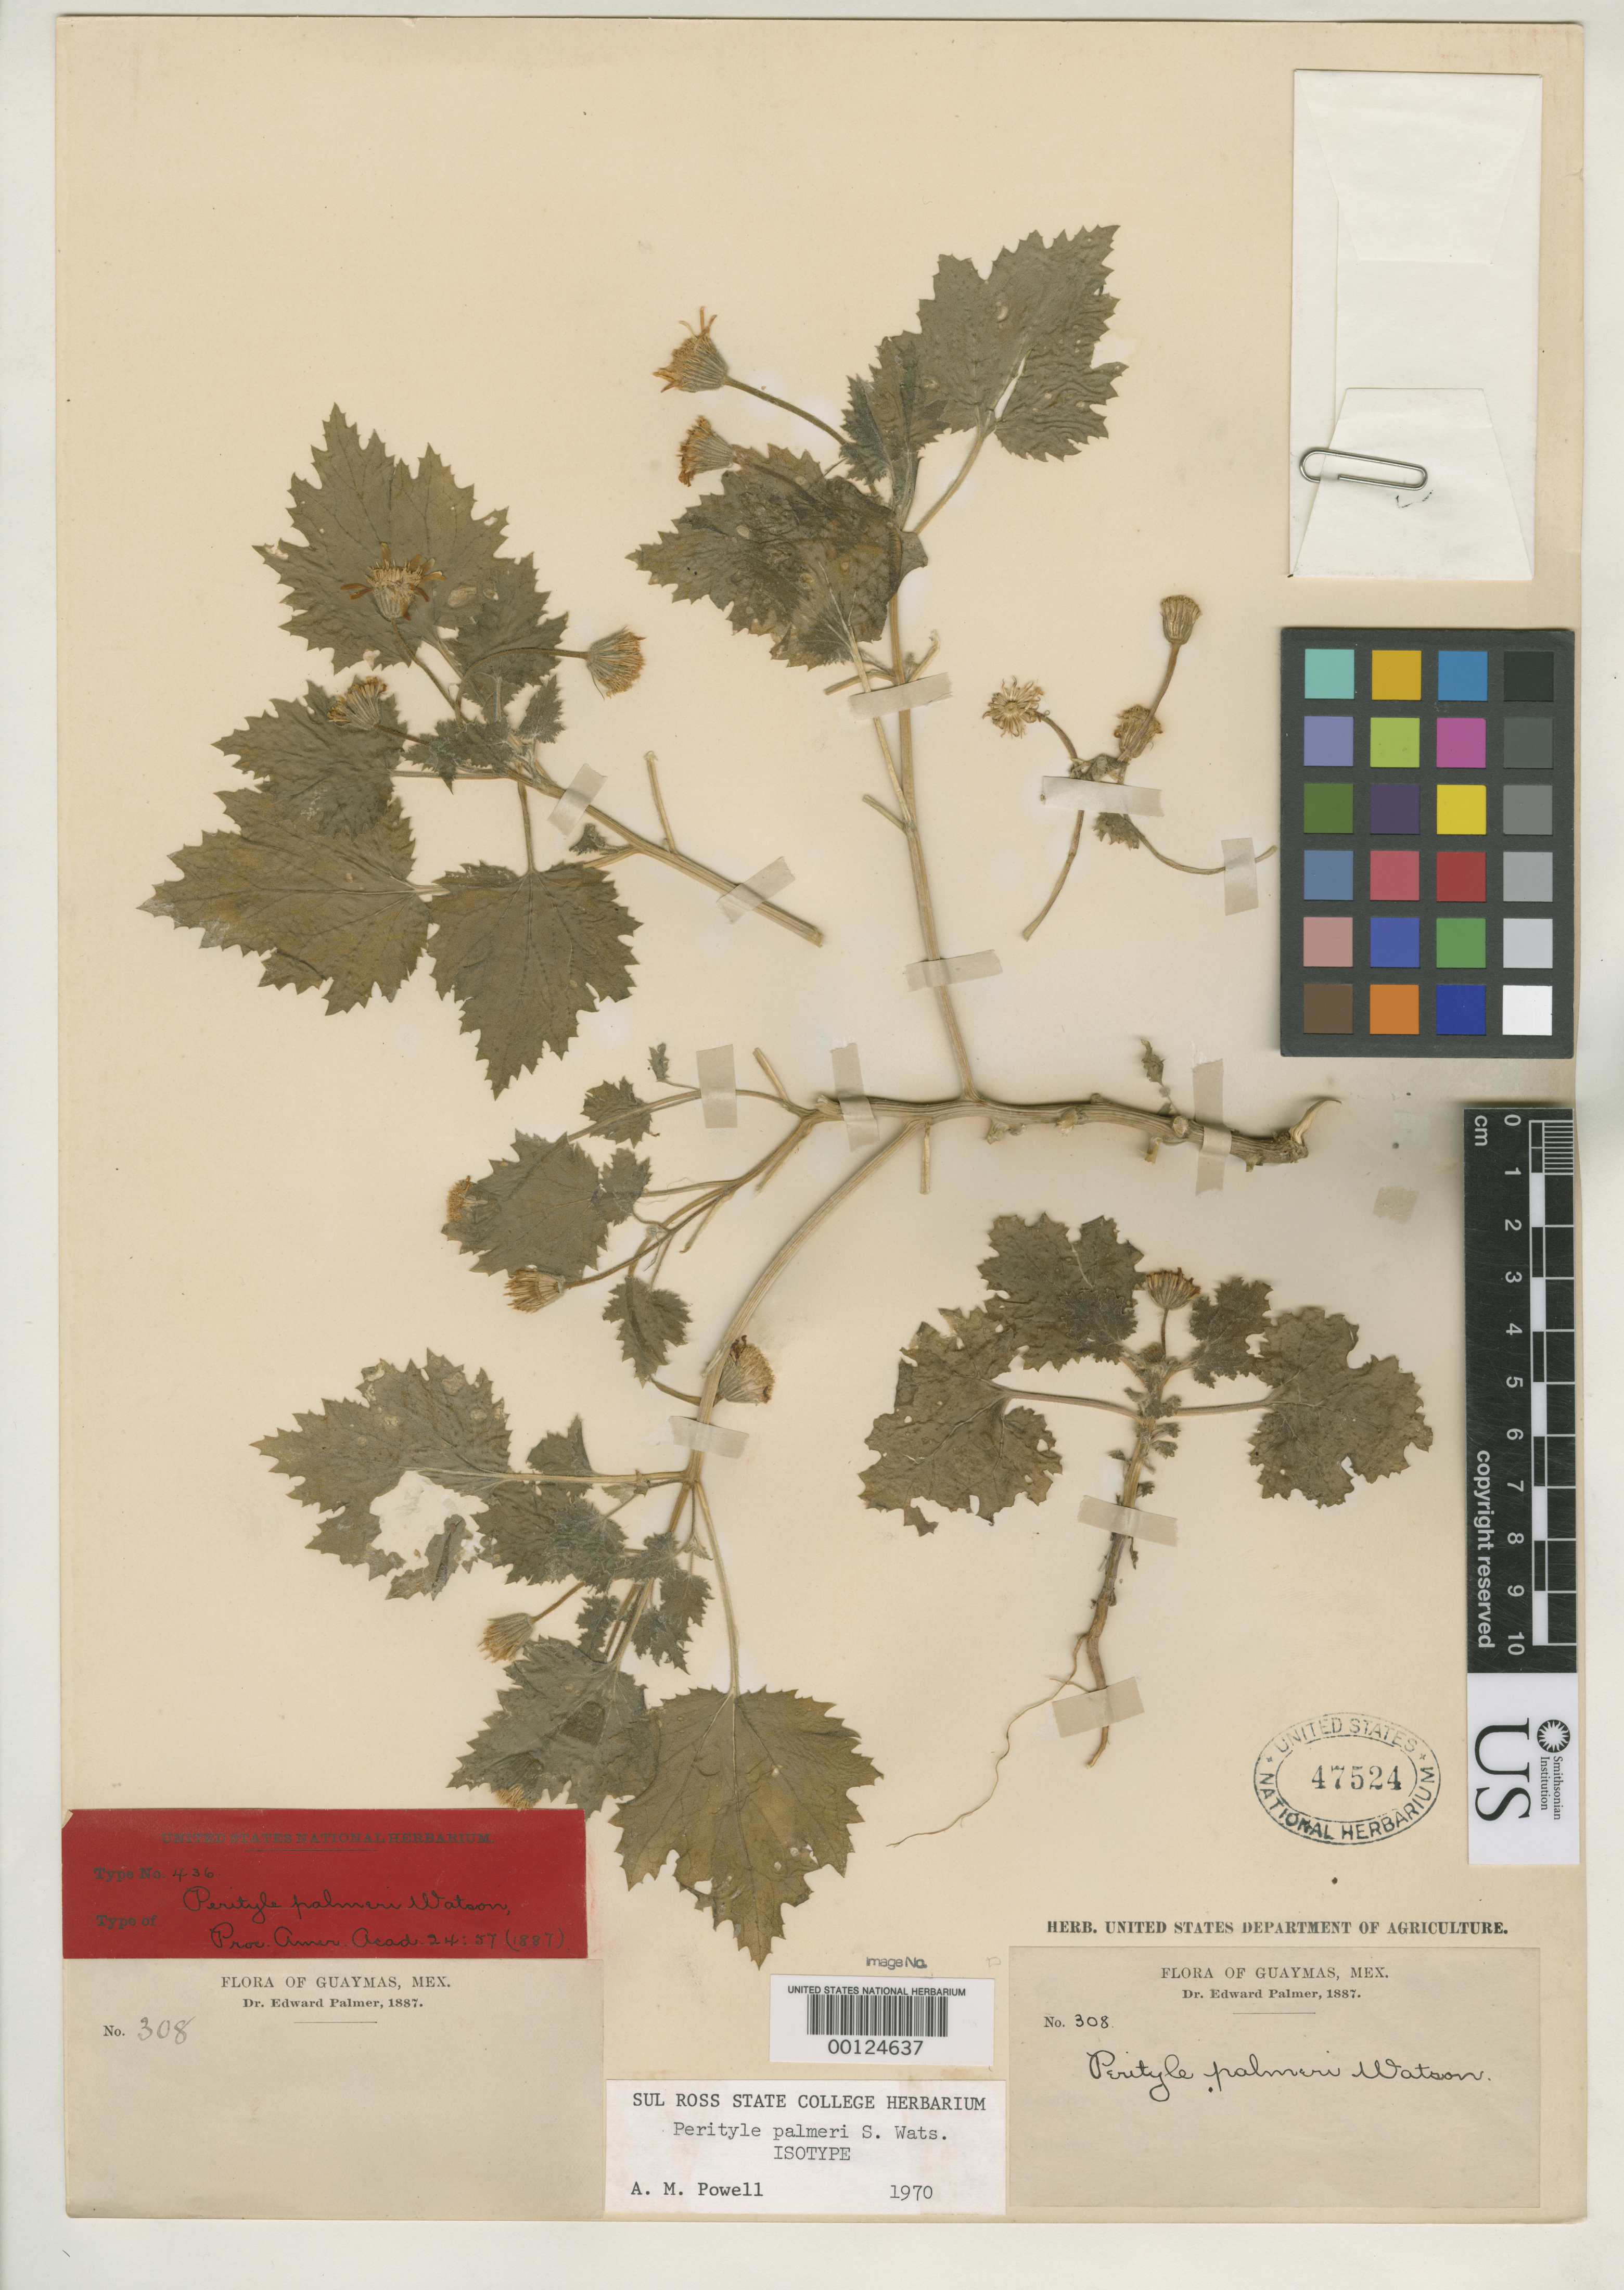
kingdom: Plantae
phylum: Tracheophyta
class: Magnoliopsida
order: Asterales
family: Asteraceae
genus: Perityle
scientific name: Perityle palmeri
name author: S. Watson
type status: Isotype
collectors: E. Palmer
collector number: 308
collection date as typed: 1887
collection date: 1887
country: Mexico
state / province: Sonora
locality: Guaymas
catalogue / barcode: US 47524